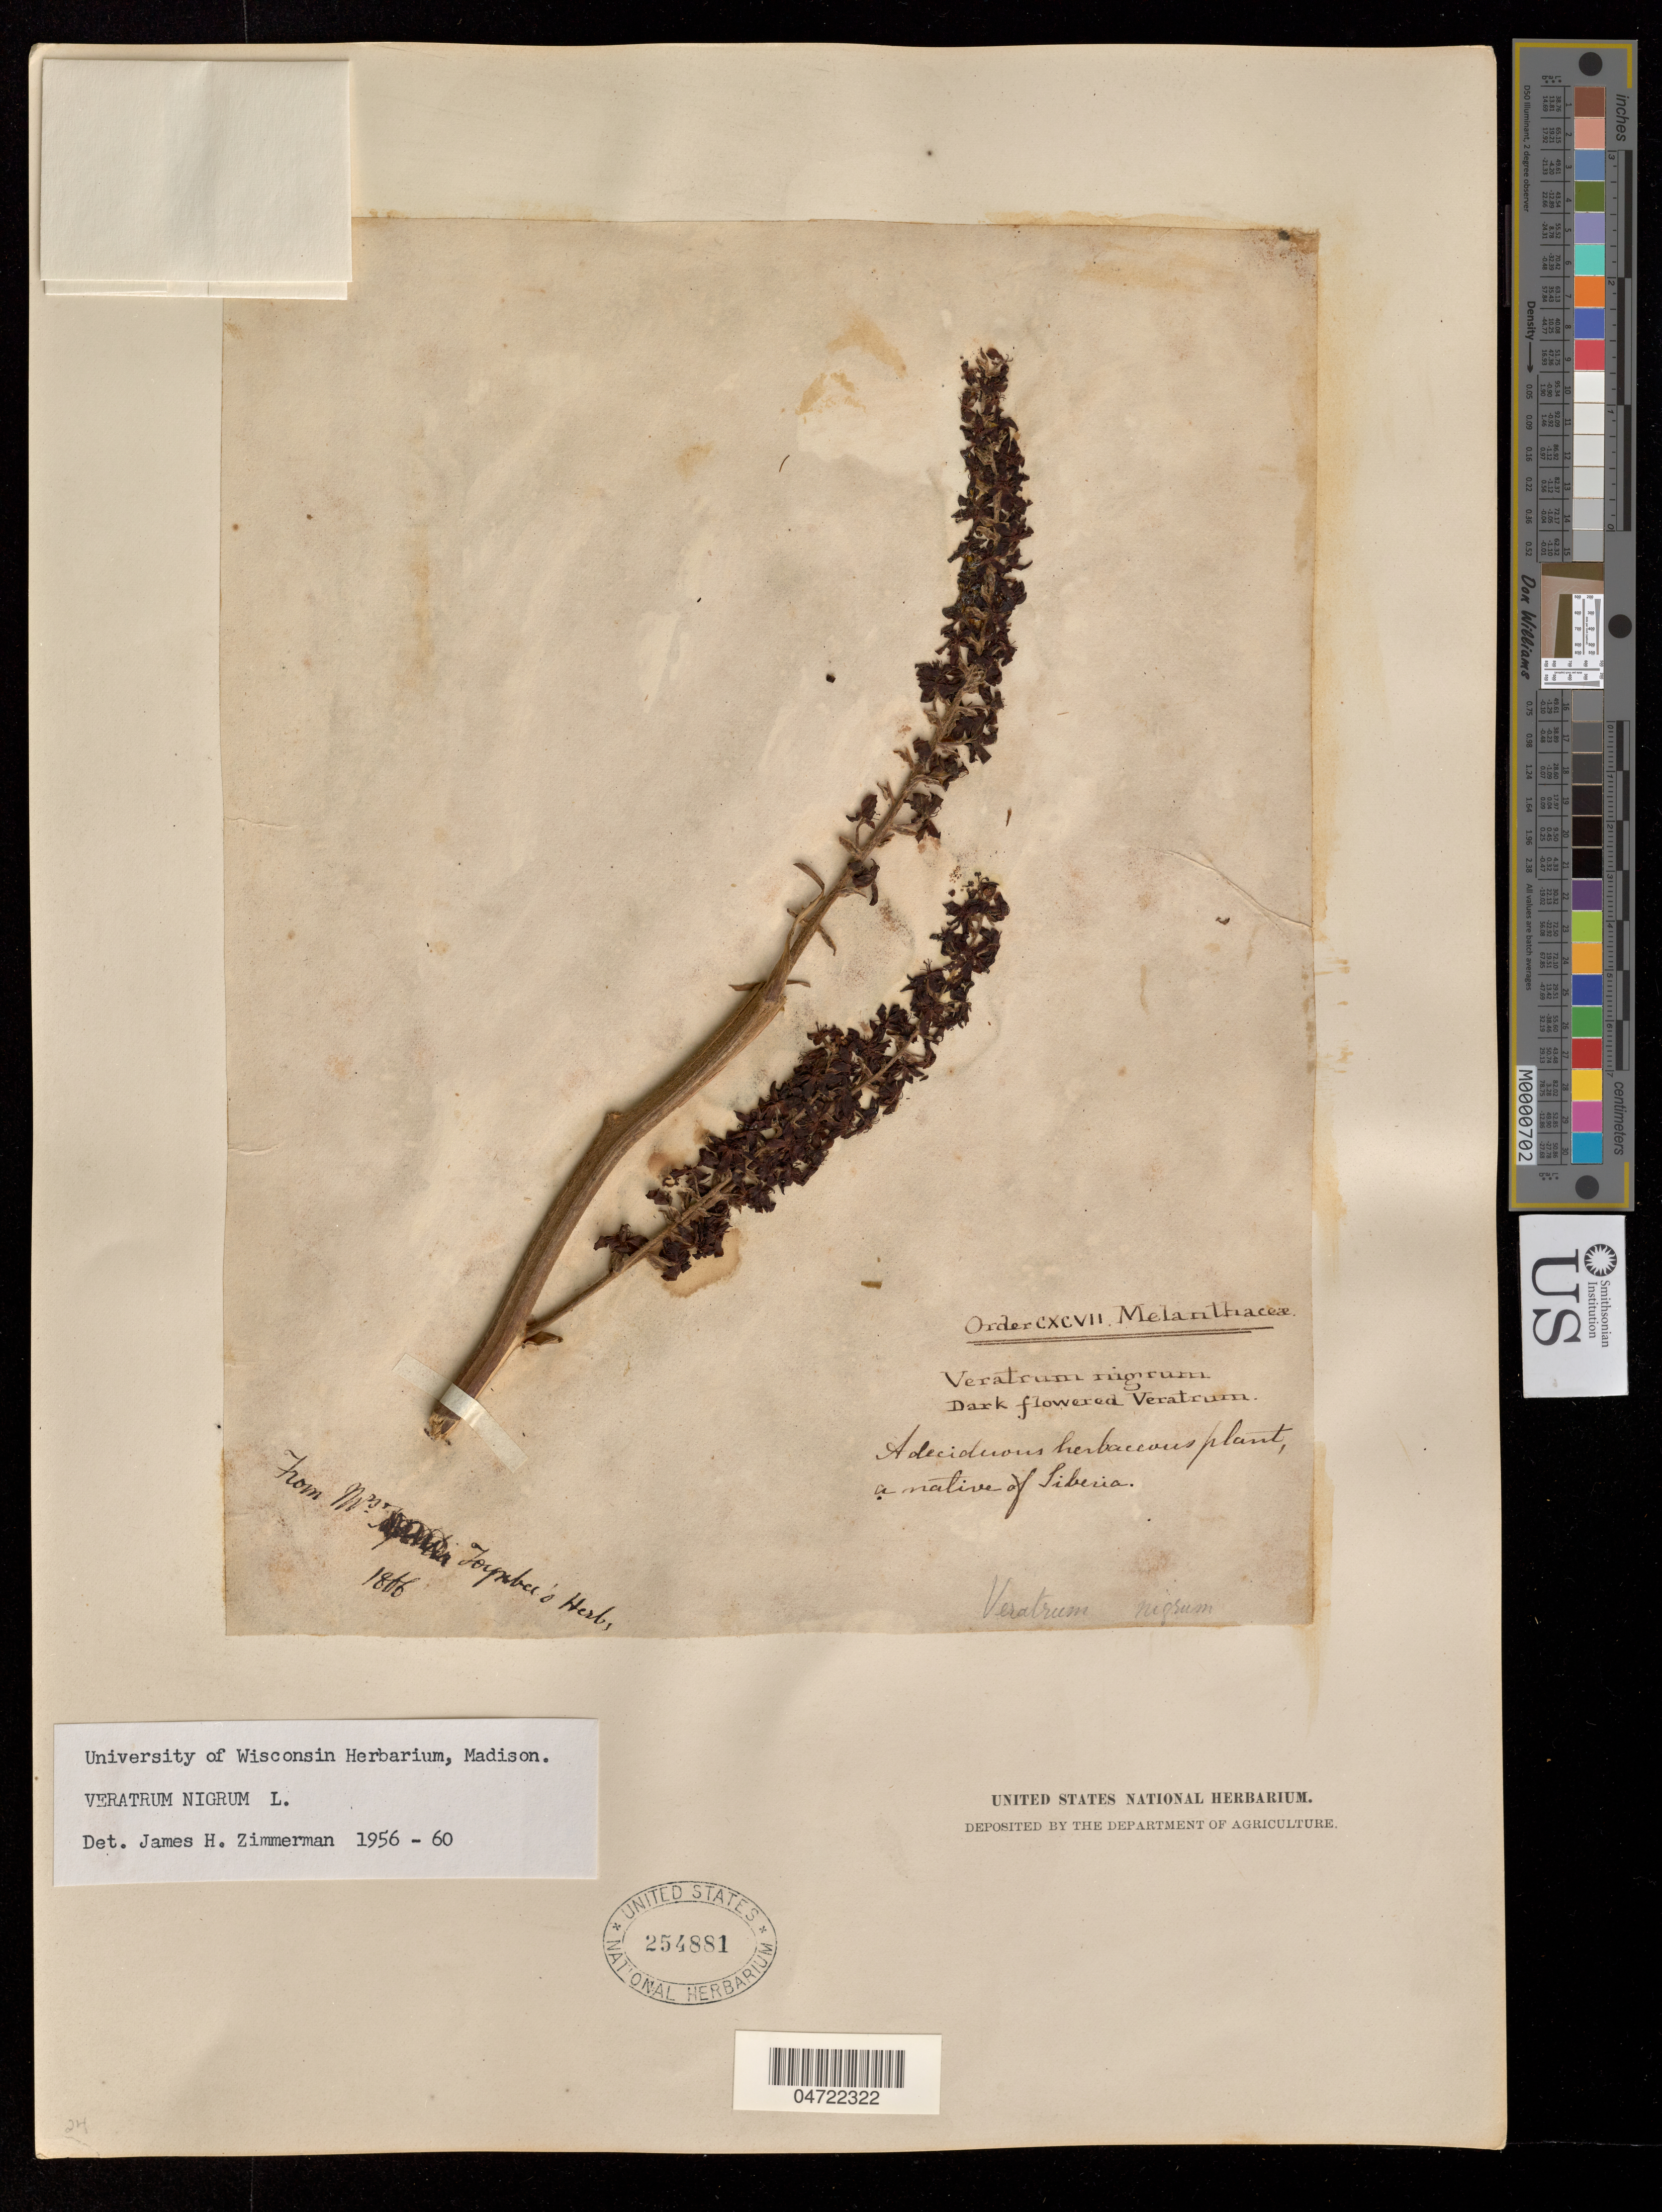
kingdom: Plantae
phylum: Tracheophyta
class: Liliopsida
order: Liliales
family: Melanthiaceae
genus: Veratrum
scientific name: Veratrum nigrum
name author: L.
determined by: Zimmerman, James Hall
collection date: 1866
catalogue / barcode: US 254881